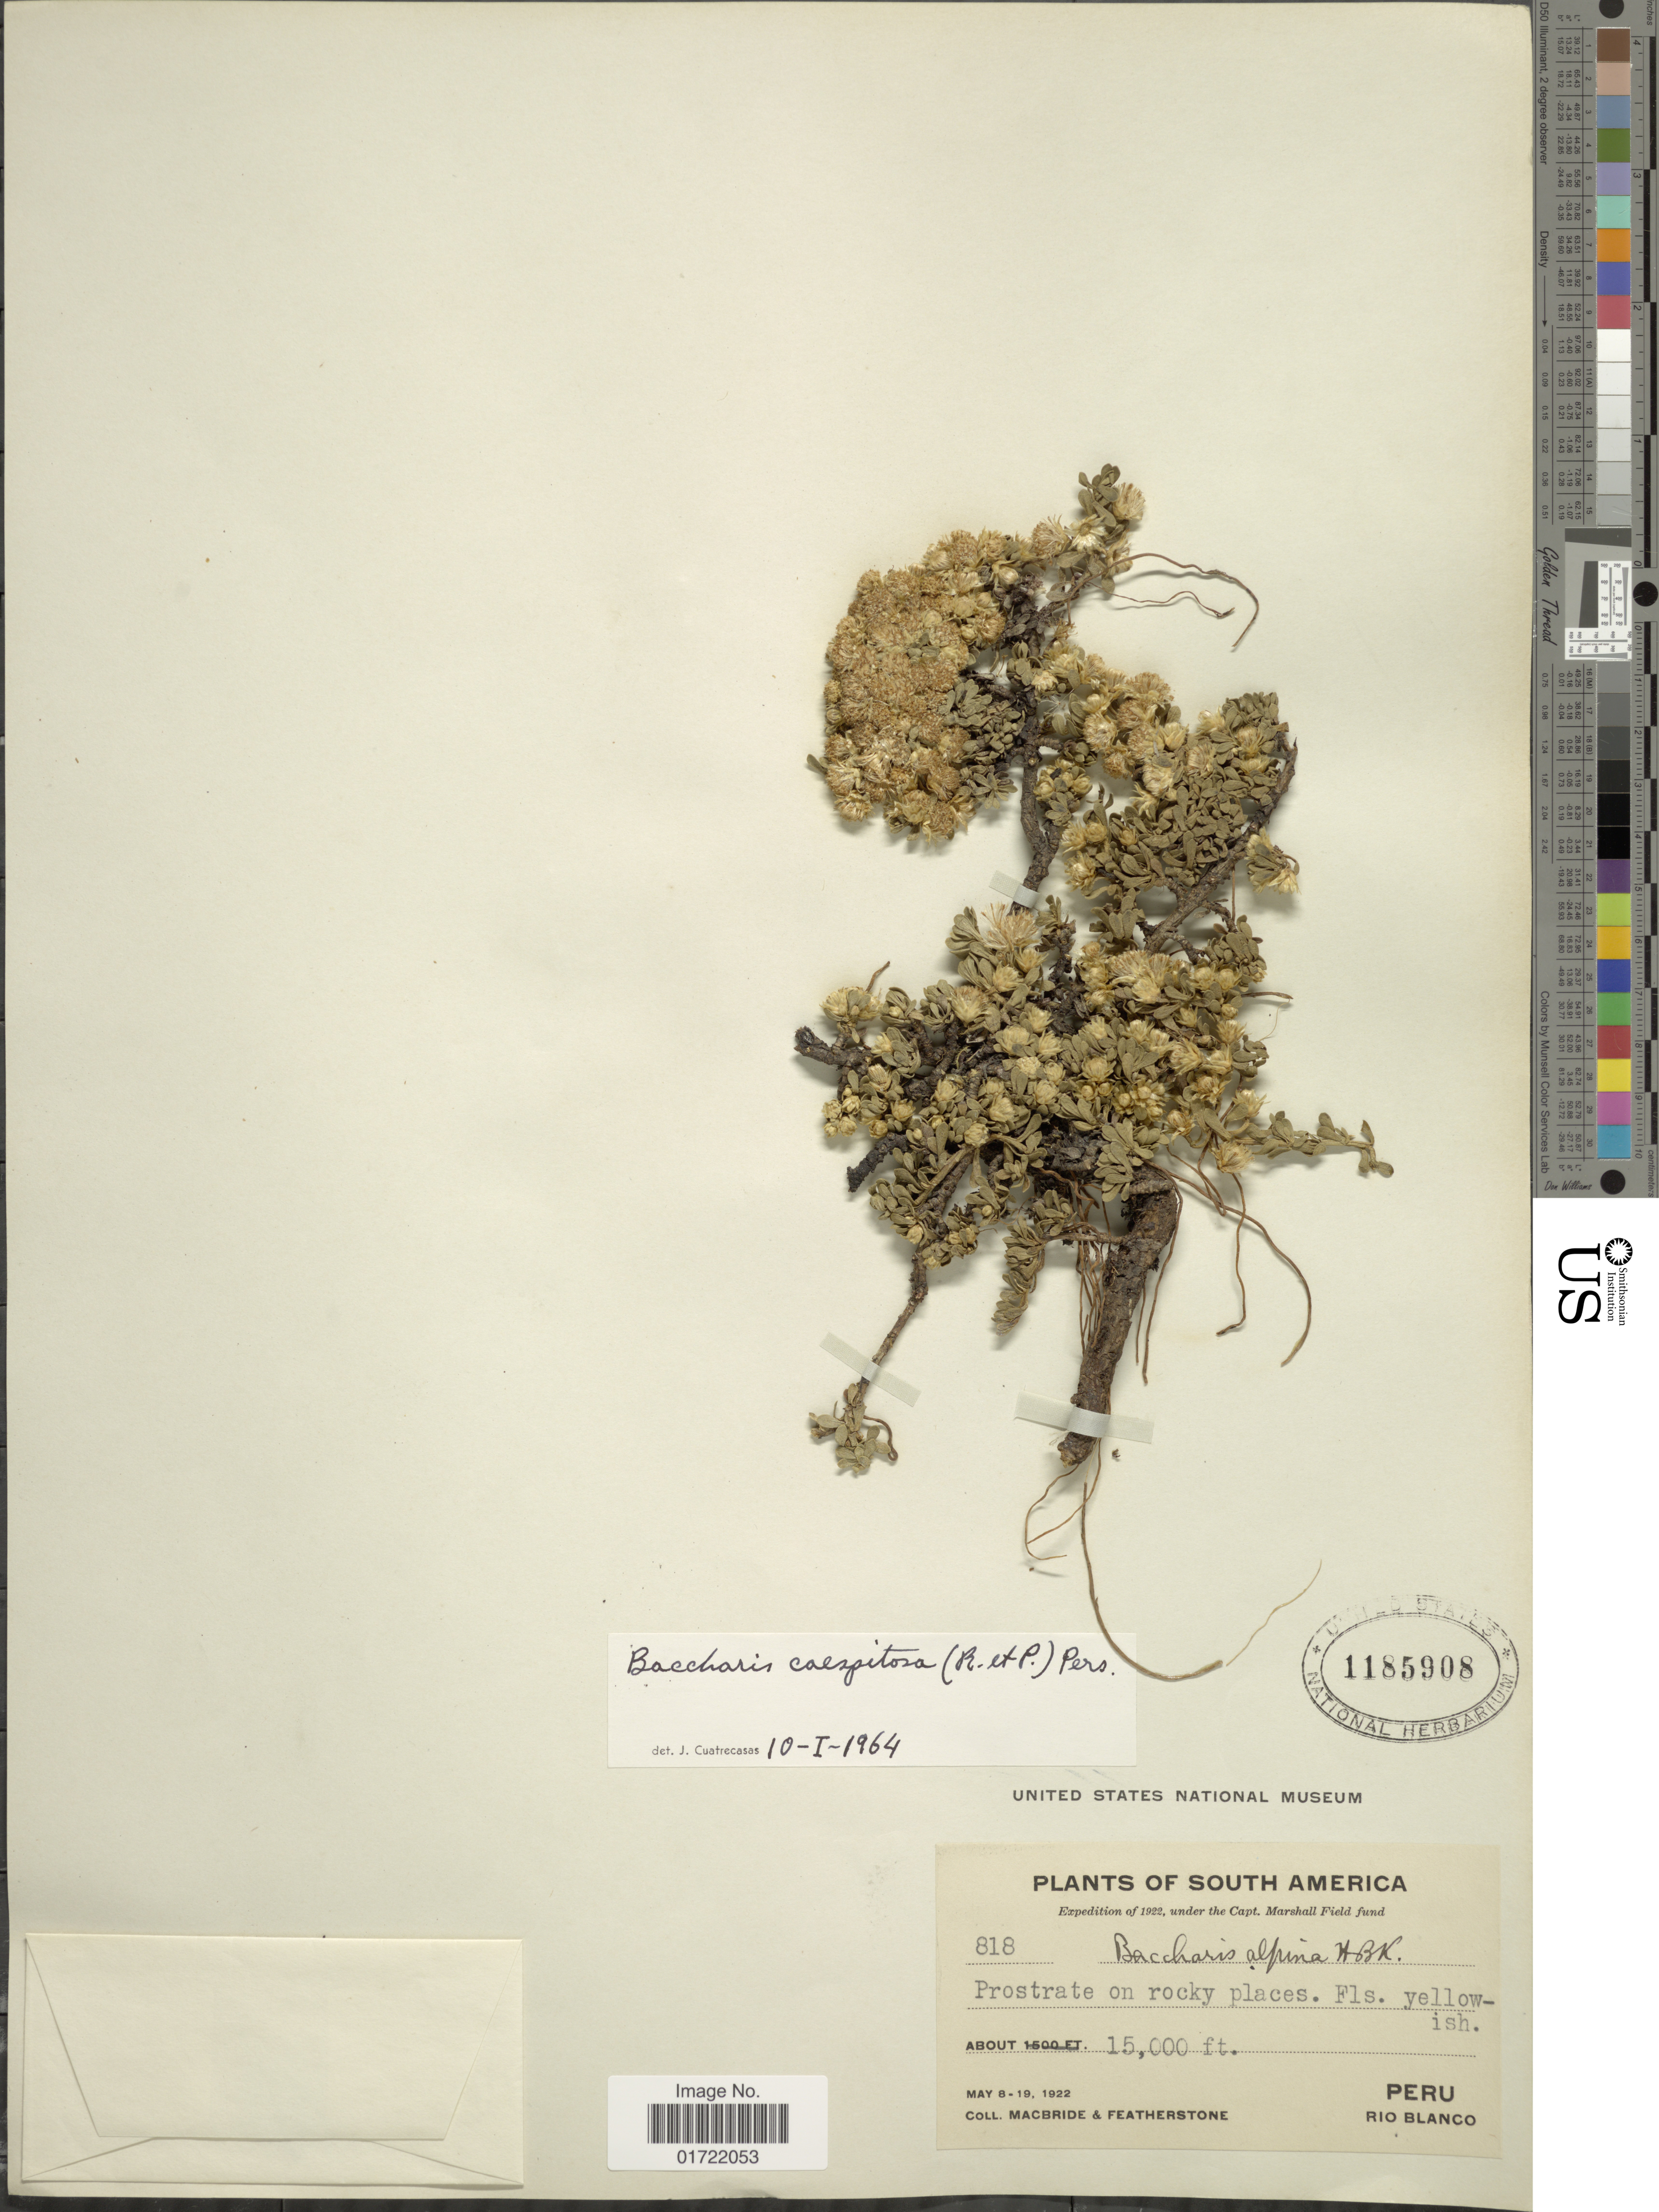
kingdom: Plantae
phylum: Tracheophyta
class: Magnoliopsida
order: Asterales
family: Asteraceae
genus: Baccharis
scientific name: Baccharis caespitosa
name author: (Ruiz & Pav.) Pers.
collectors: Macbride, -- & -. Featherstone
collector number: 818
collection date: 1922-05-08/1922-05-19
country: Peru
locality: Prostrate on rocky places, Rio Blanco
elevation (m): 4572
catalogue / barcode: US 1185908